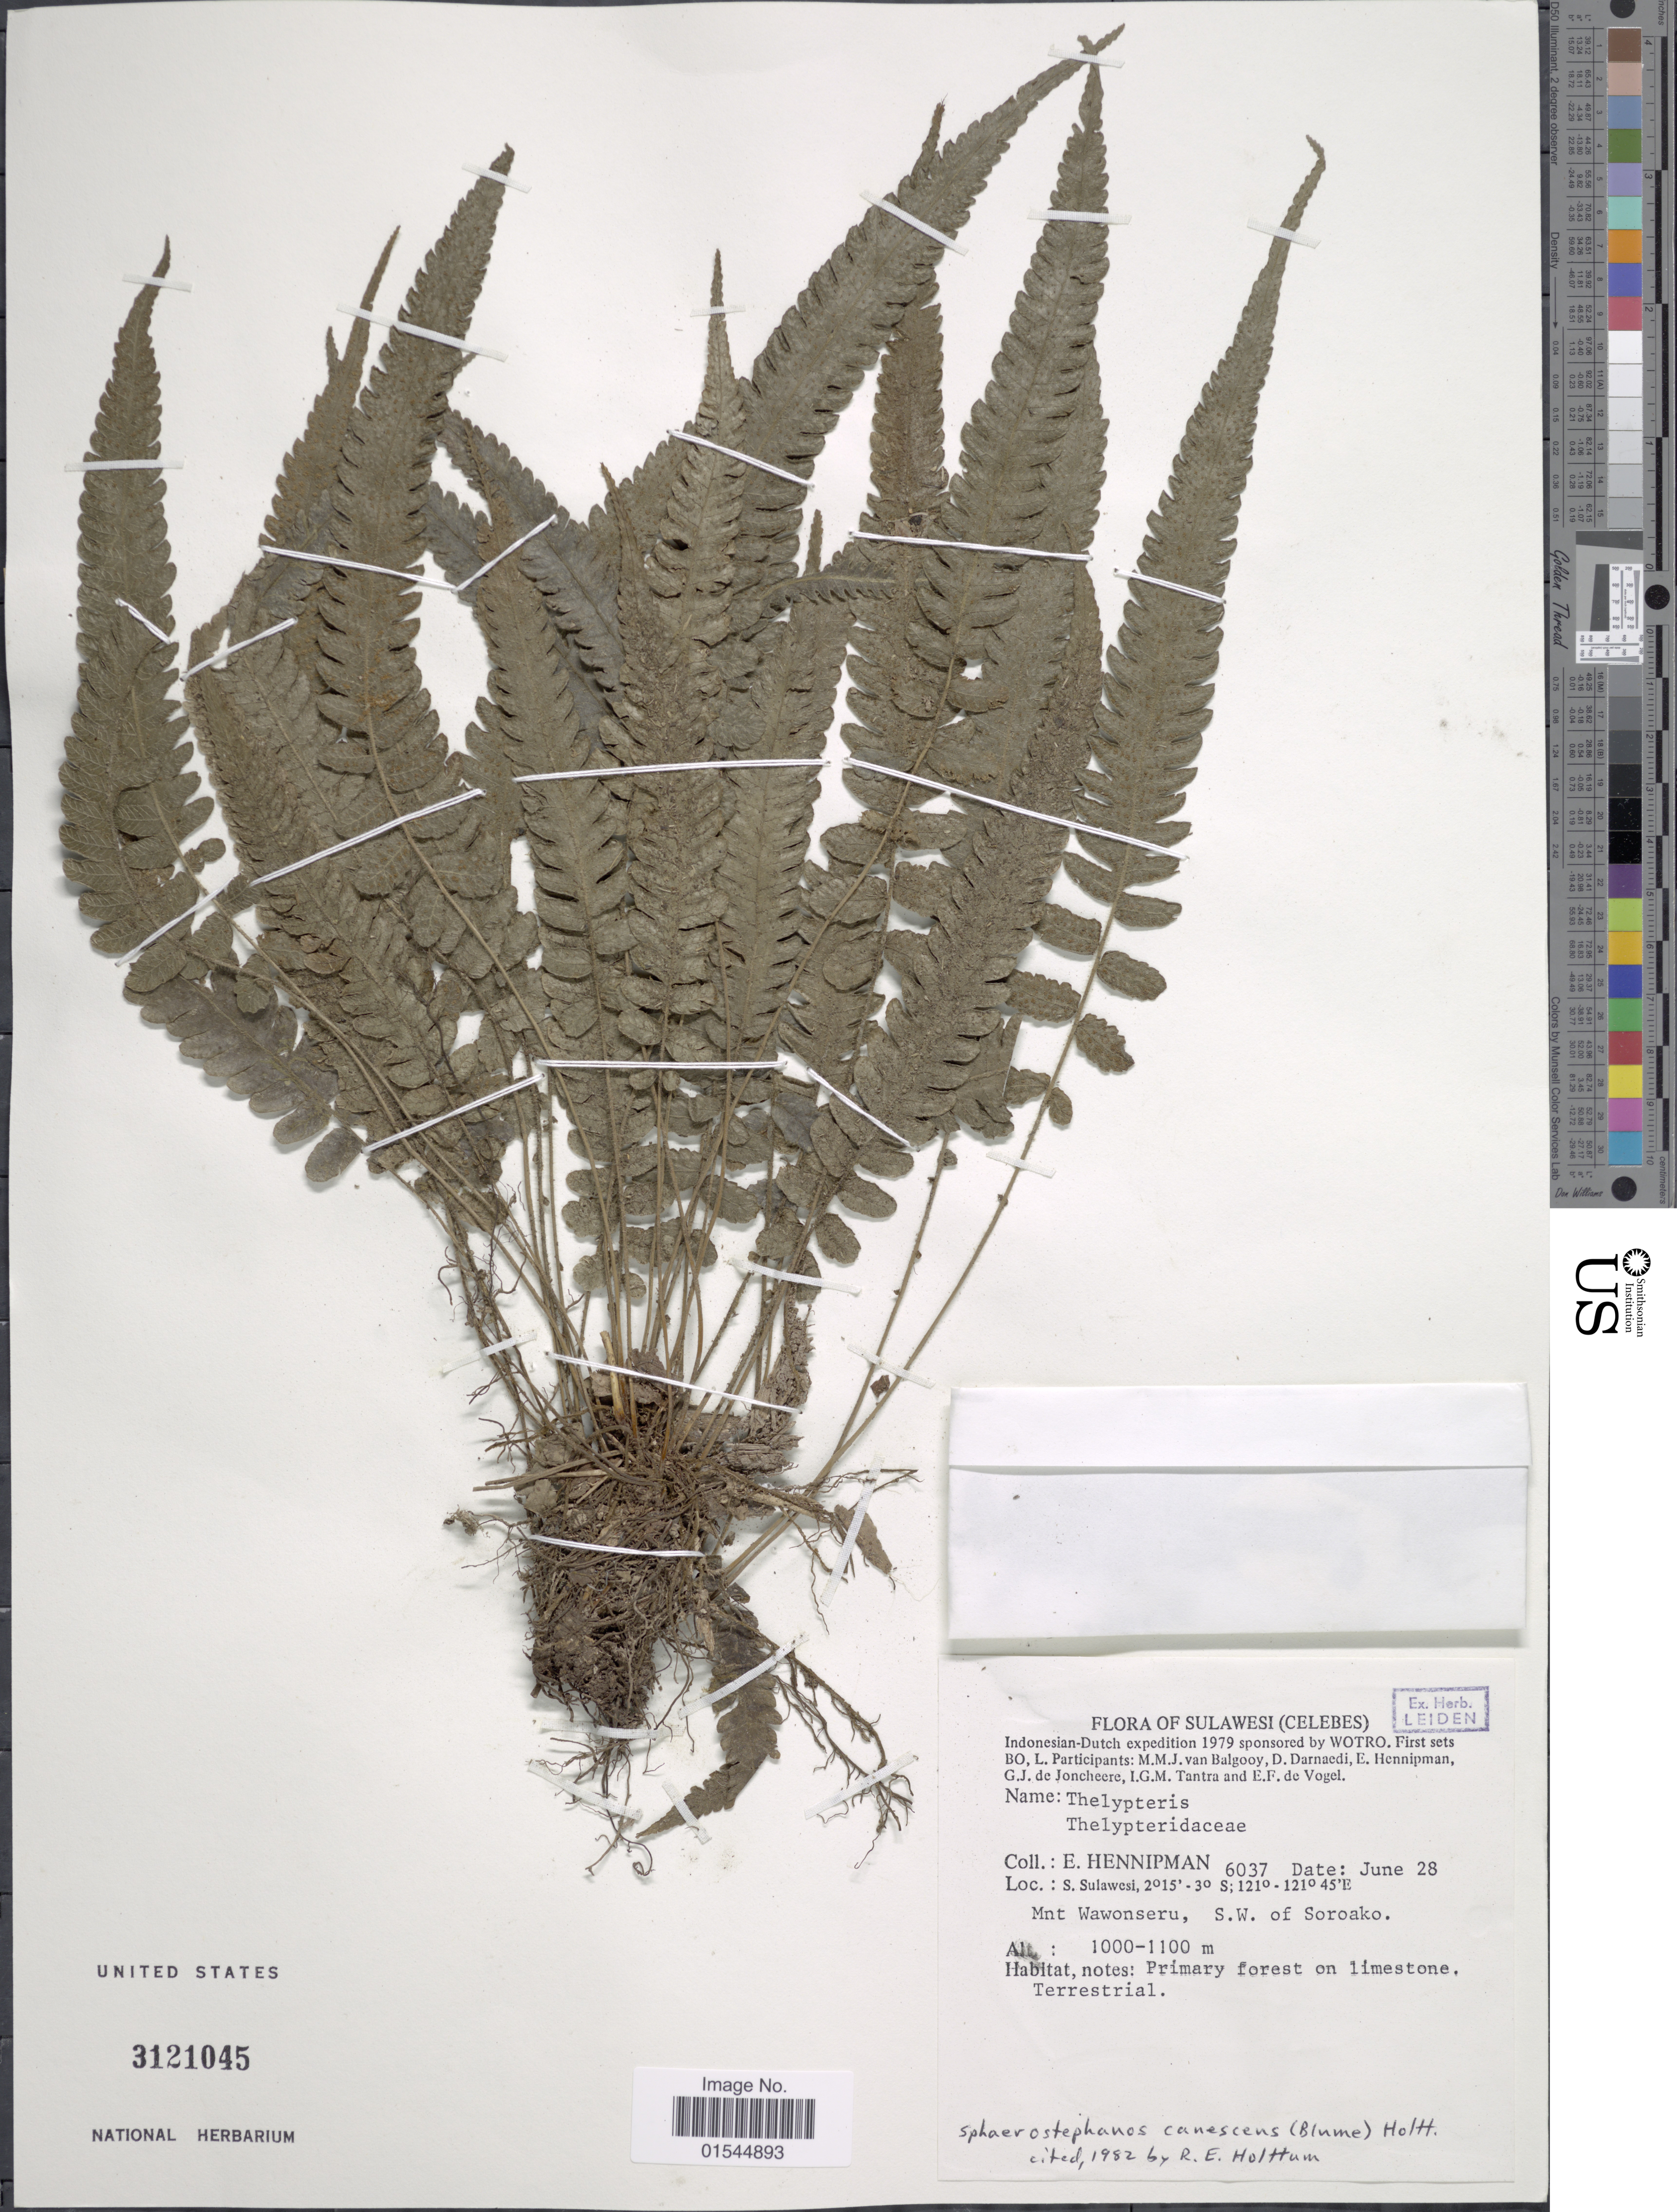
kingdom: Plantae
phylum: Tracheophyta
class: Polypodiopsida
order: Polypodiales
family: Thelypteridaceae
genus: Sphaerostephanos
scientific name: Sphaerostephanos canescens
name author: (Blume) Holttum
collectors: E. Hennipman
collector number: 6037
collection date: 1979-06-28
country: Indonesia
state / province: Sulawesi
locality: Sulawesi (Celebes), S. Sulawesi, Mnt Wawonseru, S.W. of Soroako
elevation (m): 1000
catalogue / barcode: US 3121045